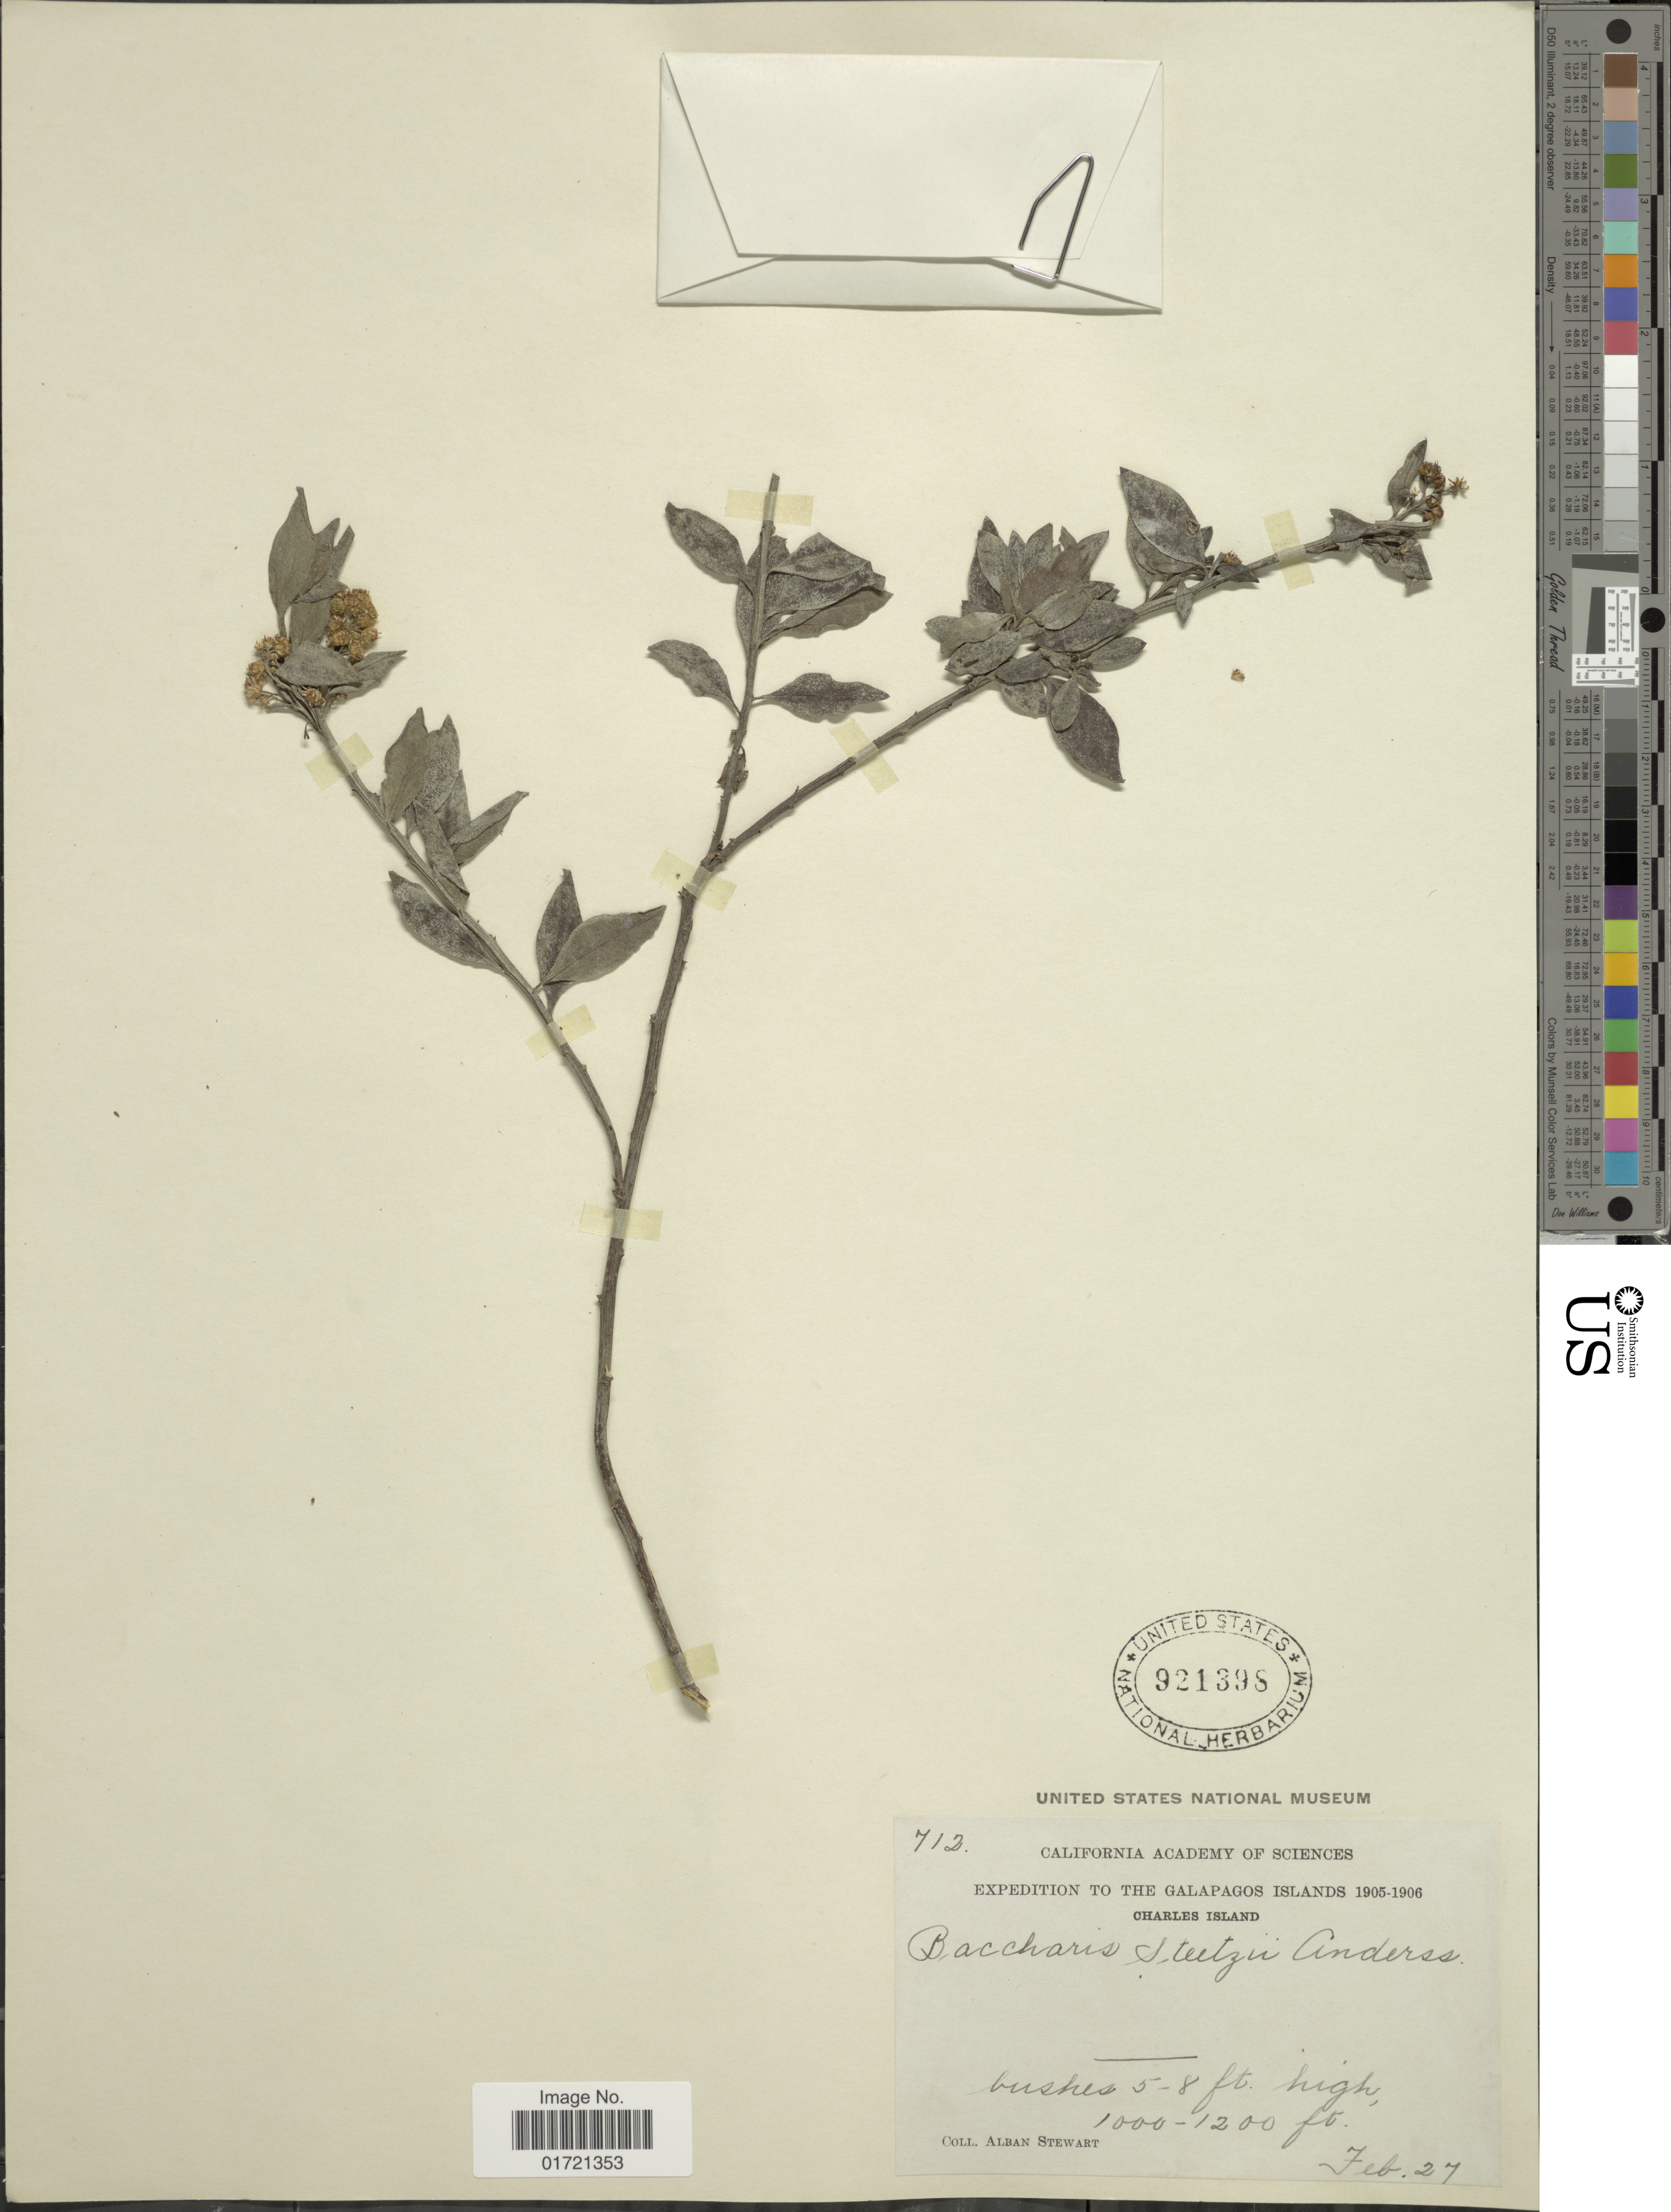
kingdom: Plantae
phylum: Tracheophyta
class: Magnoliopsida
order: Asterales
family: Asteraceae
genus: Baccharis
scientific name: Baccharis steetzii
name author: Andersson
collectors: A. Stewart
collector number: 712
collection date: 1905-02-27/1906-02-27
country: Ecuador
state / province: Colón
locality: Galapagos Islands. Charles Island.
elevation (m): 305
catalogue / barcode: US 921398